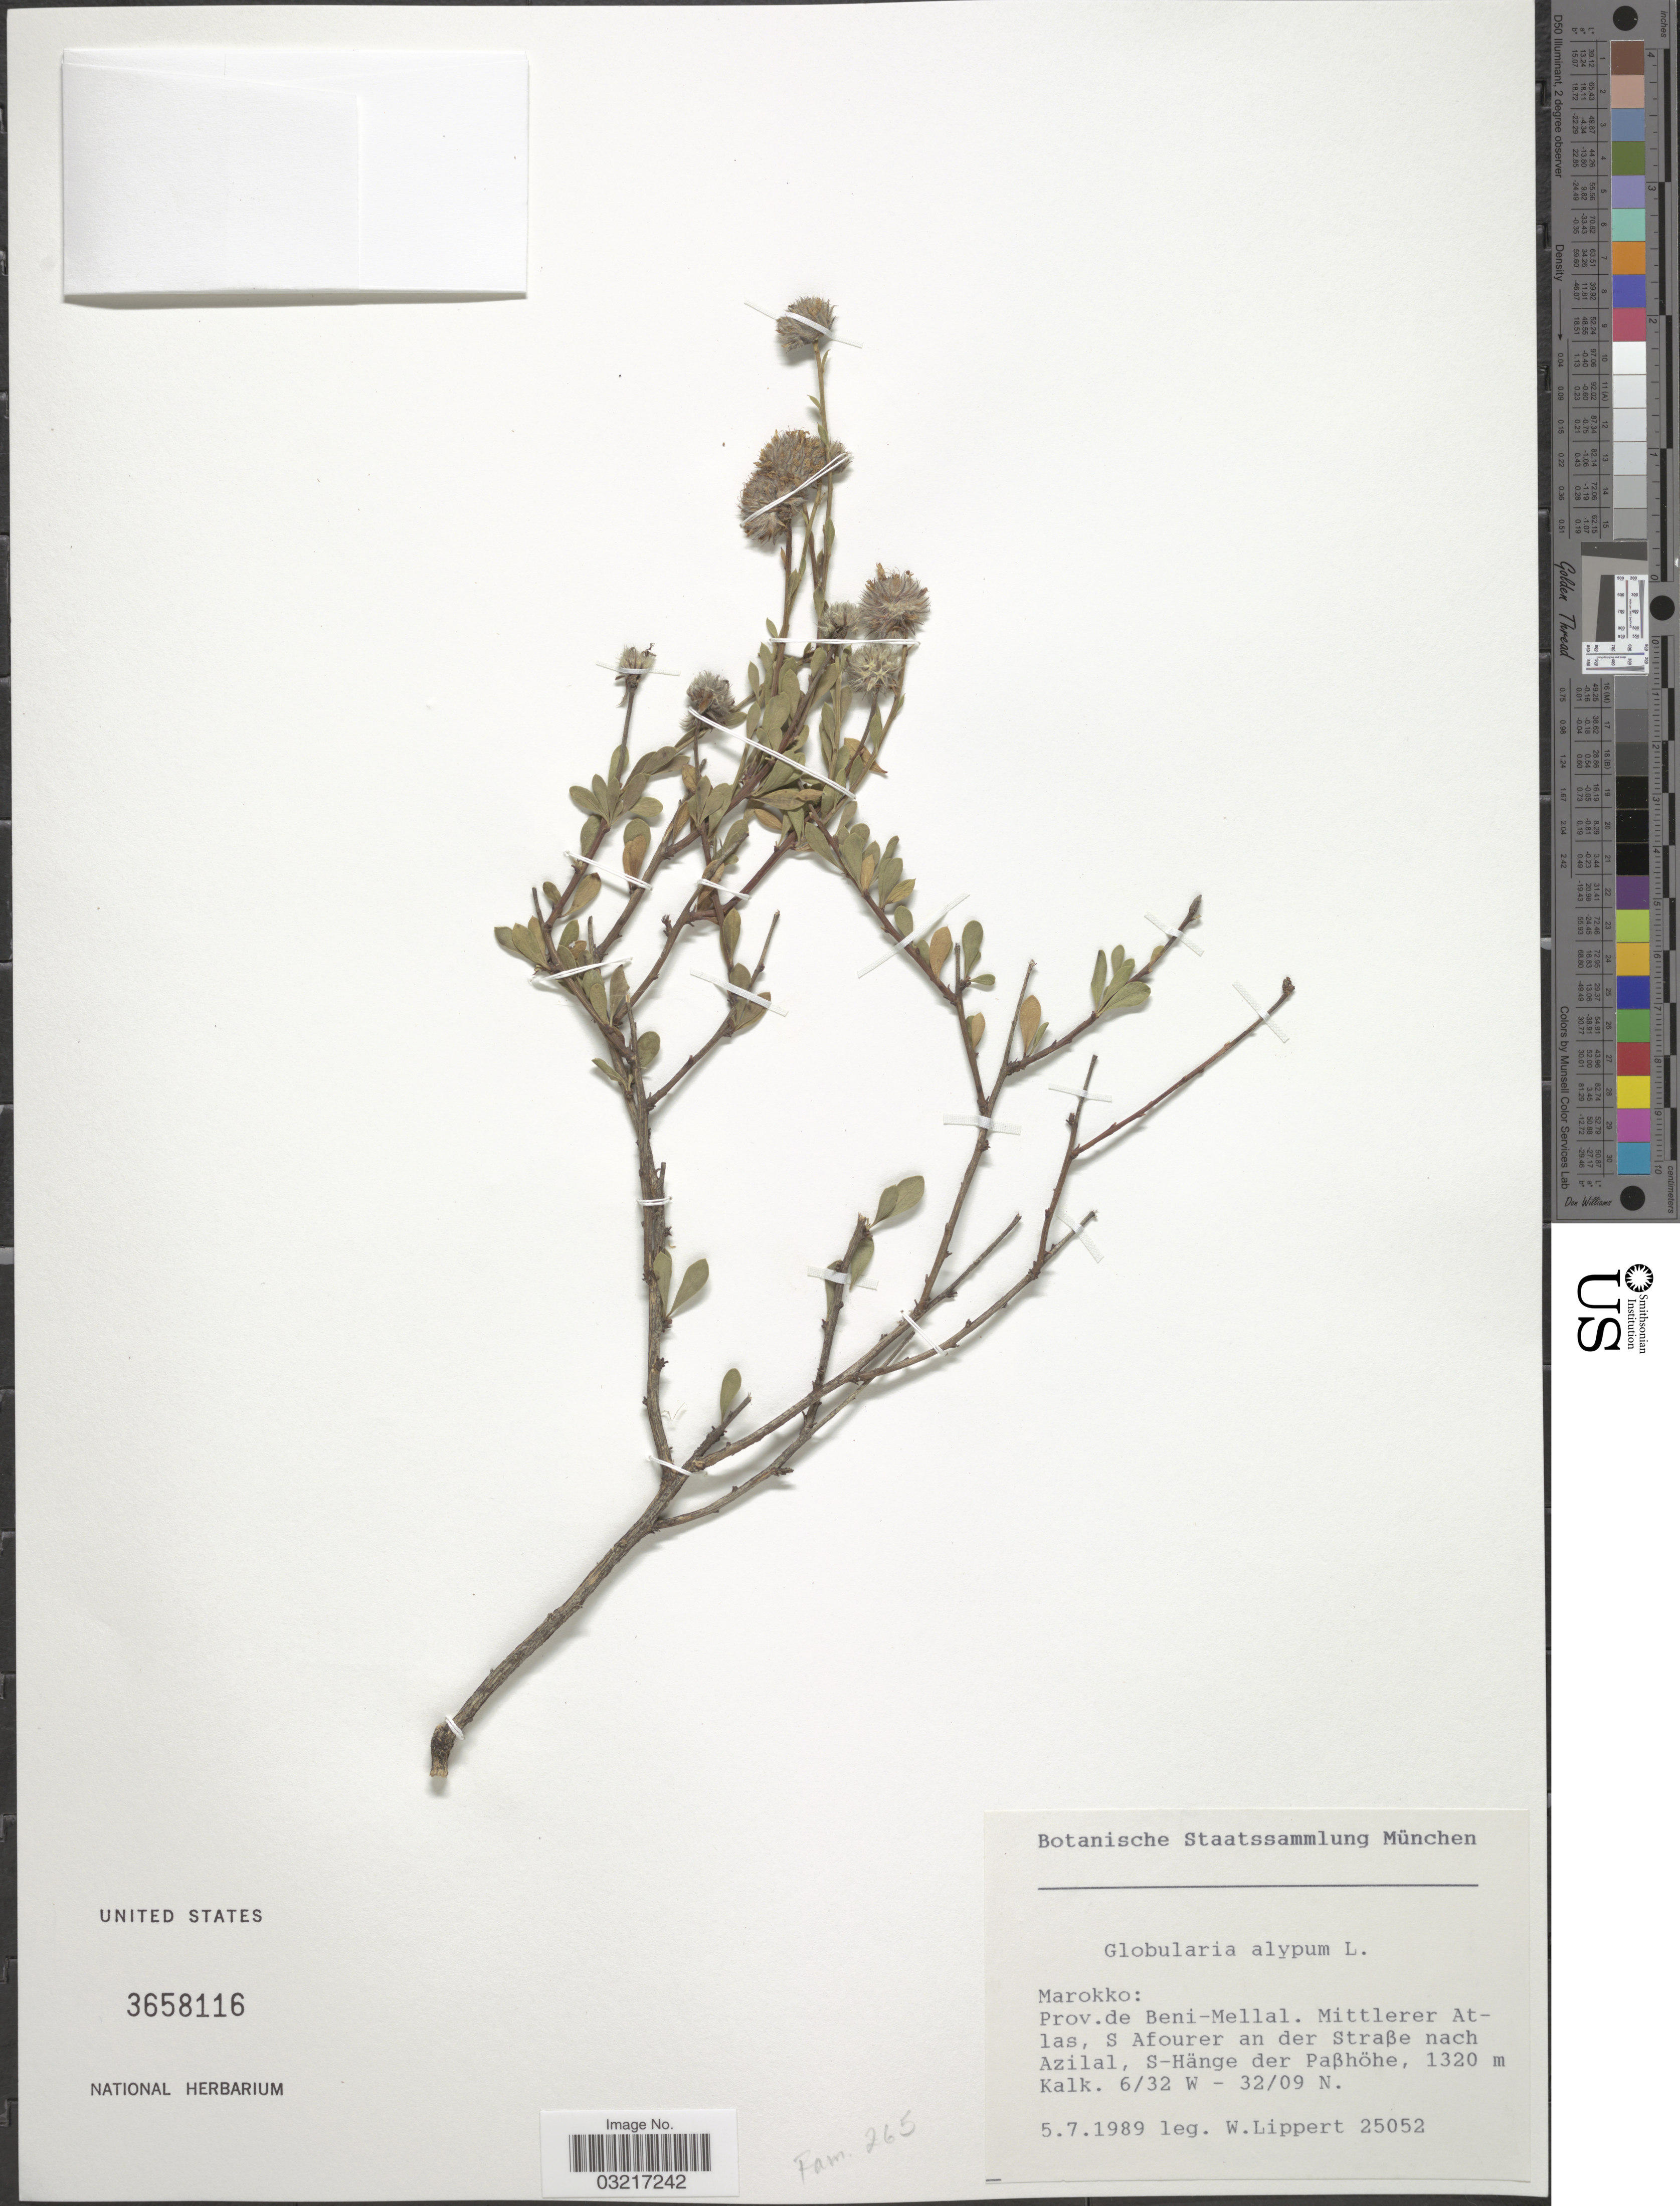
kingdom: Plantae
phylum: Tracheophyta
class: Magnoliopsida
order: Lamiales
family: Plantaginaceae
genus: Globularia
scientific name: Globularia alypum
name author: L.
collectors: W. Lippert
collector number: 25052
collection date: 1989-07-05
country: Morocco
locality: Marokko: Prov. de Beni-Mellal. Mittlerer Atlas, S Afourer an der Straße nach Azilal, S-Hänge der Paßhöhe. Kalk.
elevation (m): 1320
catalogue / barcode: US 3658116